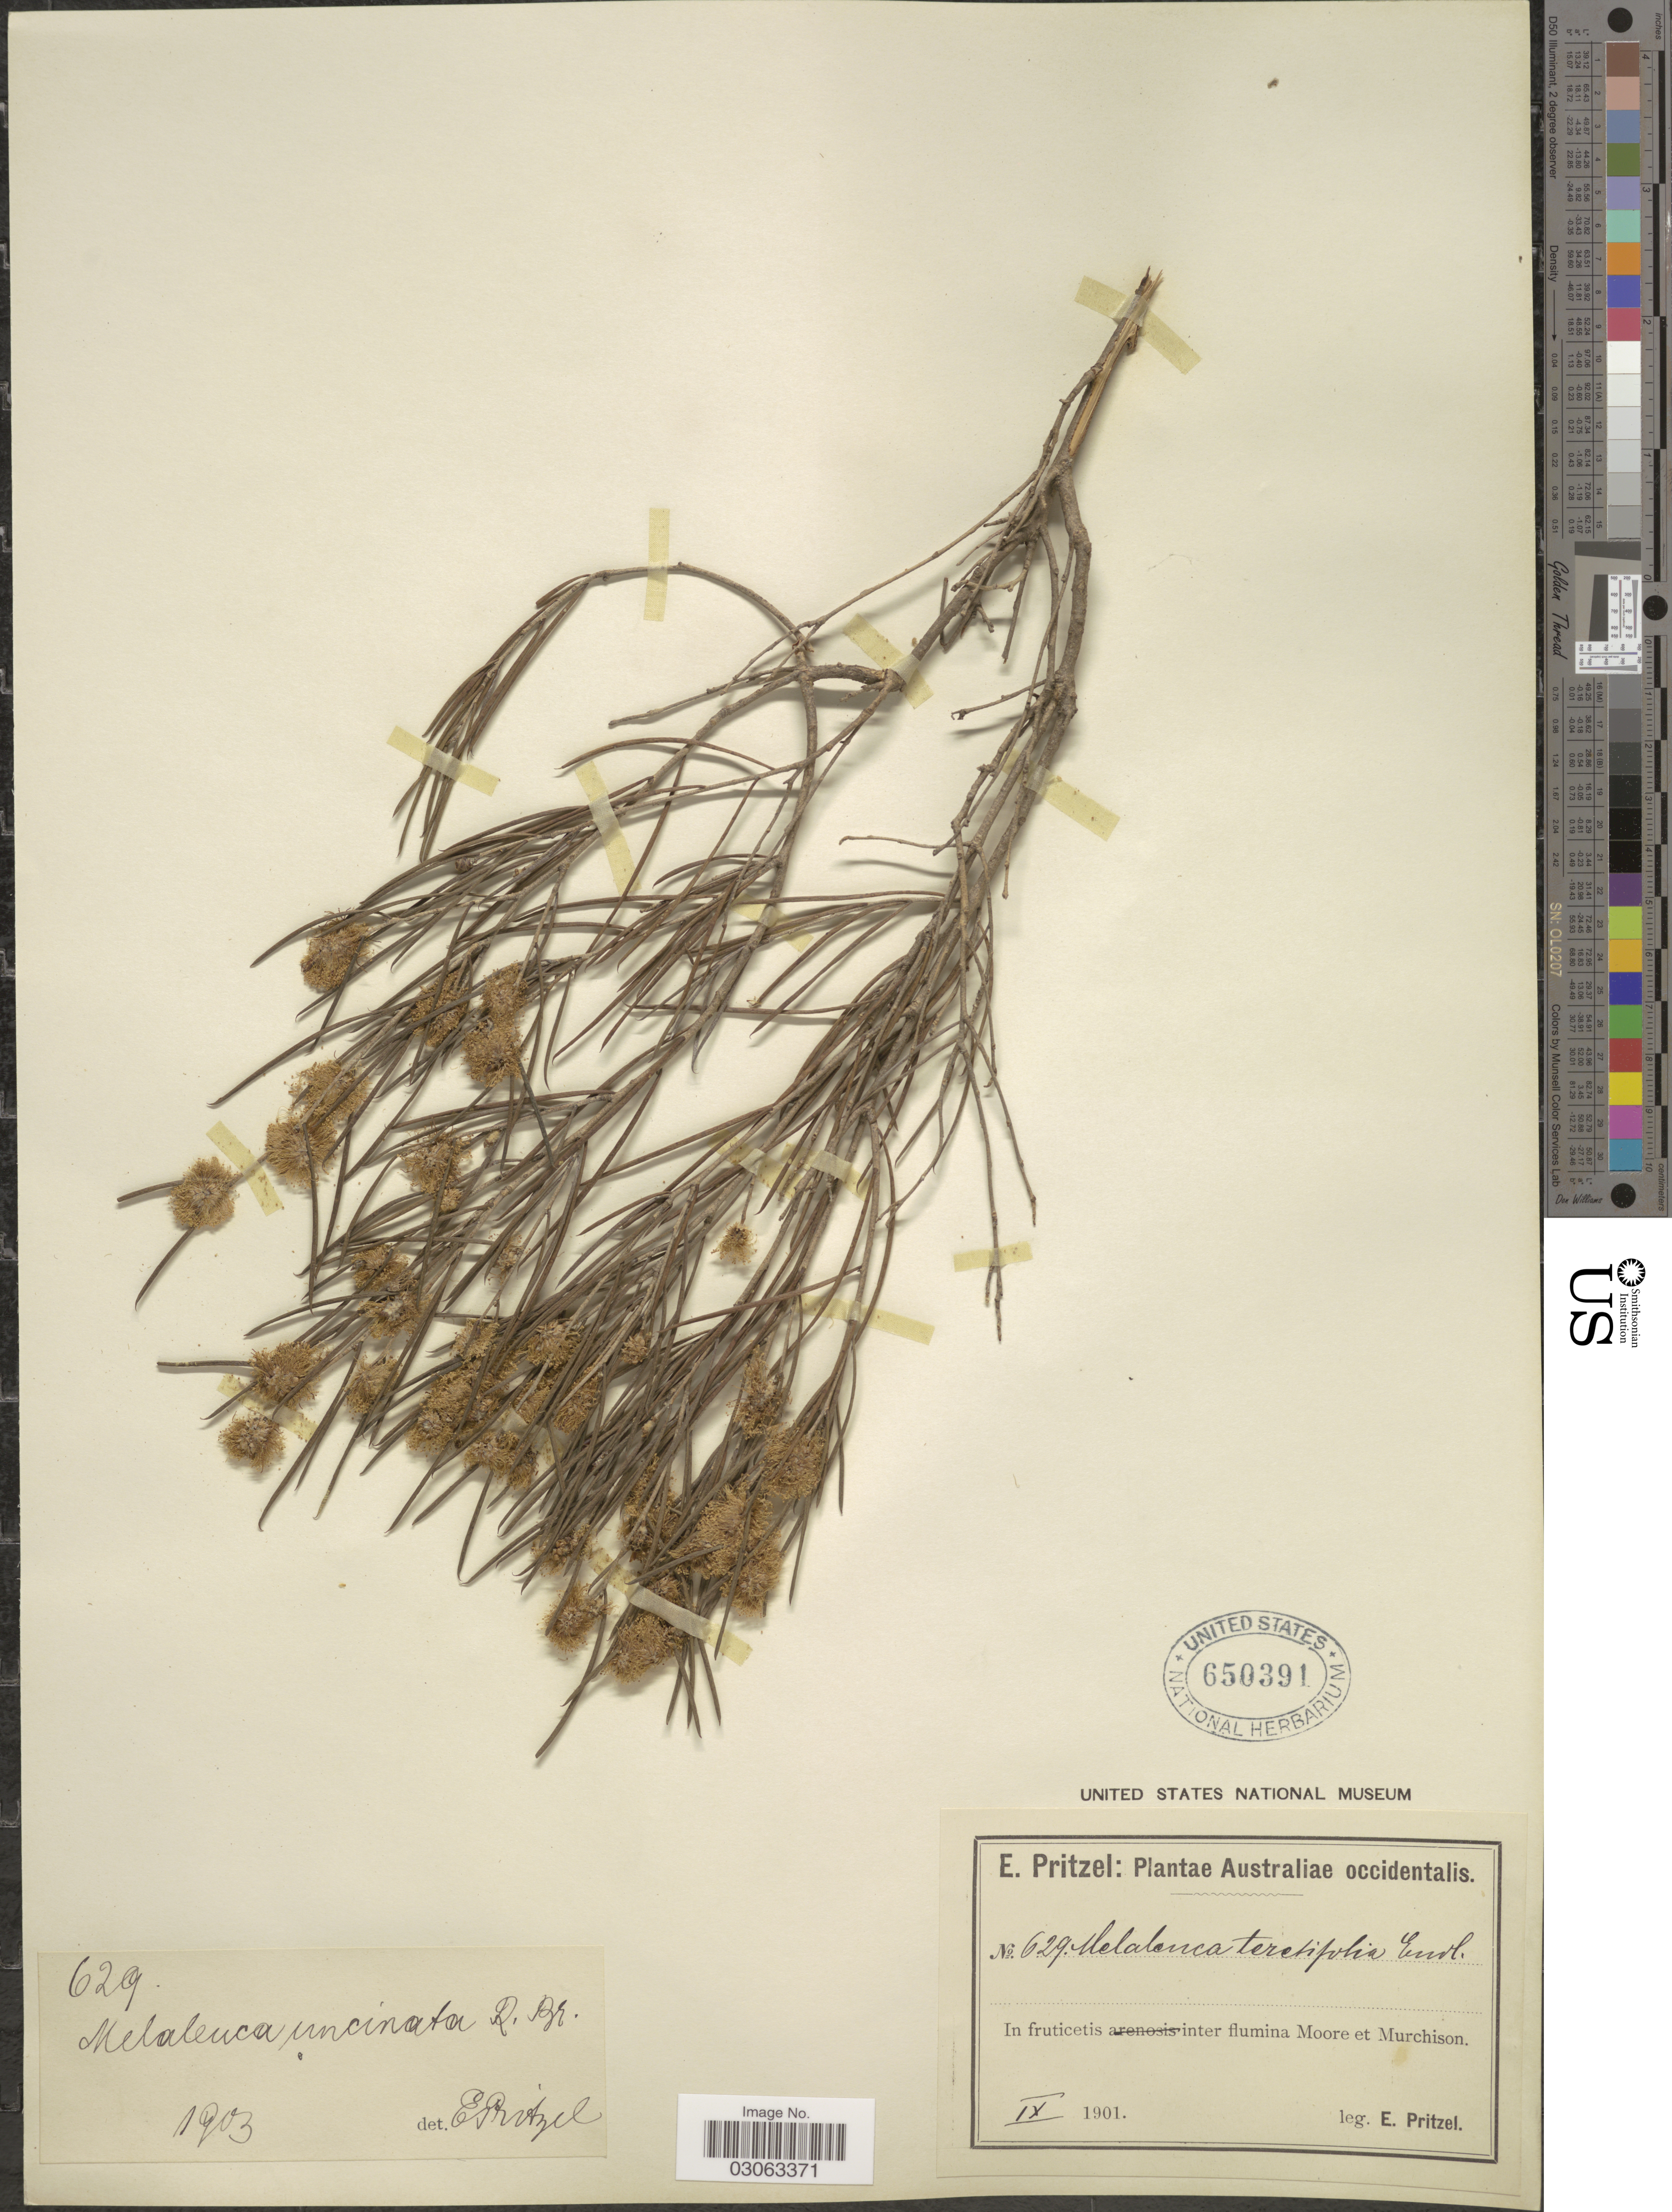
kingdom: Plantae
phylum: Tracheophyta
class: Magnoliopsida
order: Myrtales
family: Myrtaceae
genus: Melaleuca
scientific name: Melaleuca uncinata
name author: R. Br.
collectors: E. G. Pritzel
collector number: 629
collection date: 1901-09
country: Australia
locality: Australiae occidentalis. In fruticetis inter flumina Moore et Murchison.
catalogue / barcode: US 650391